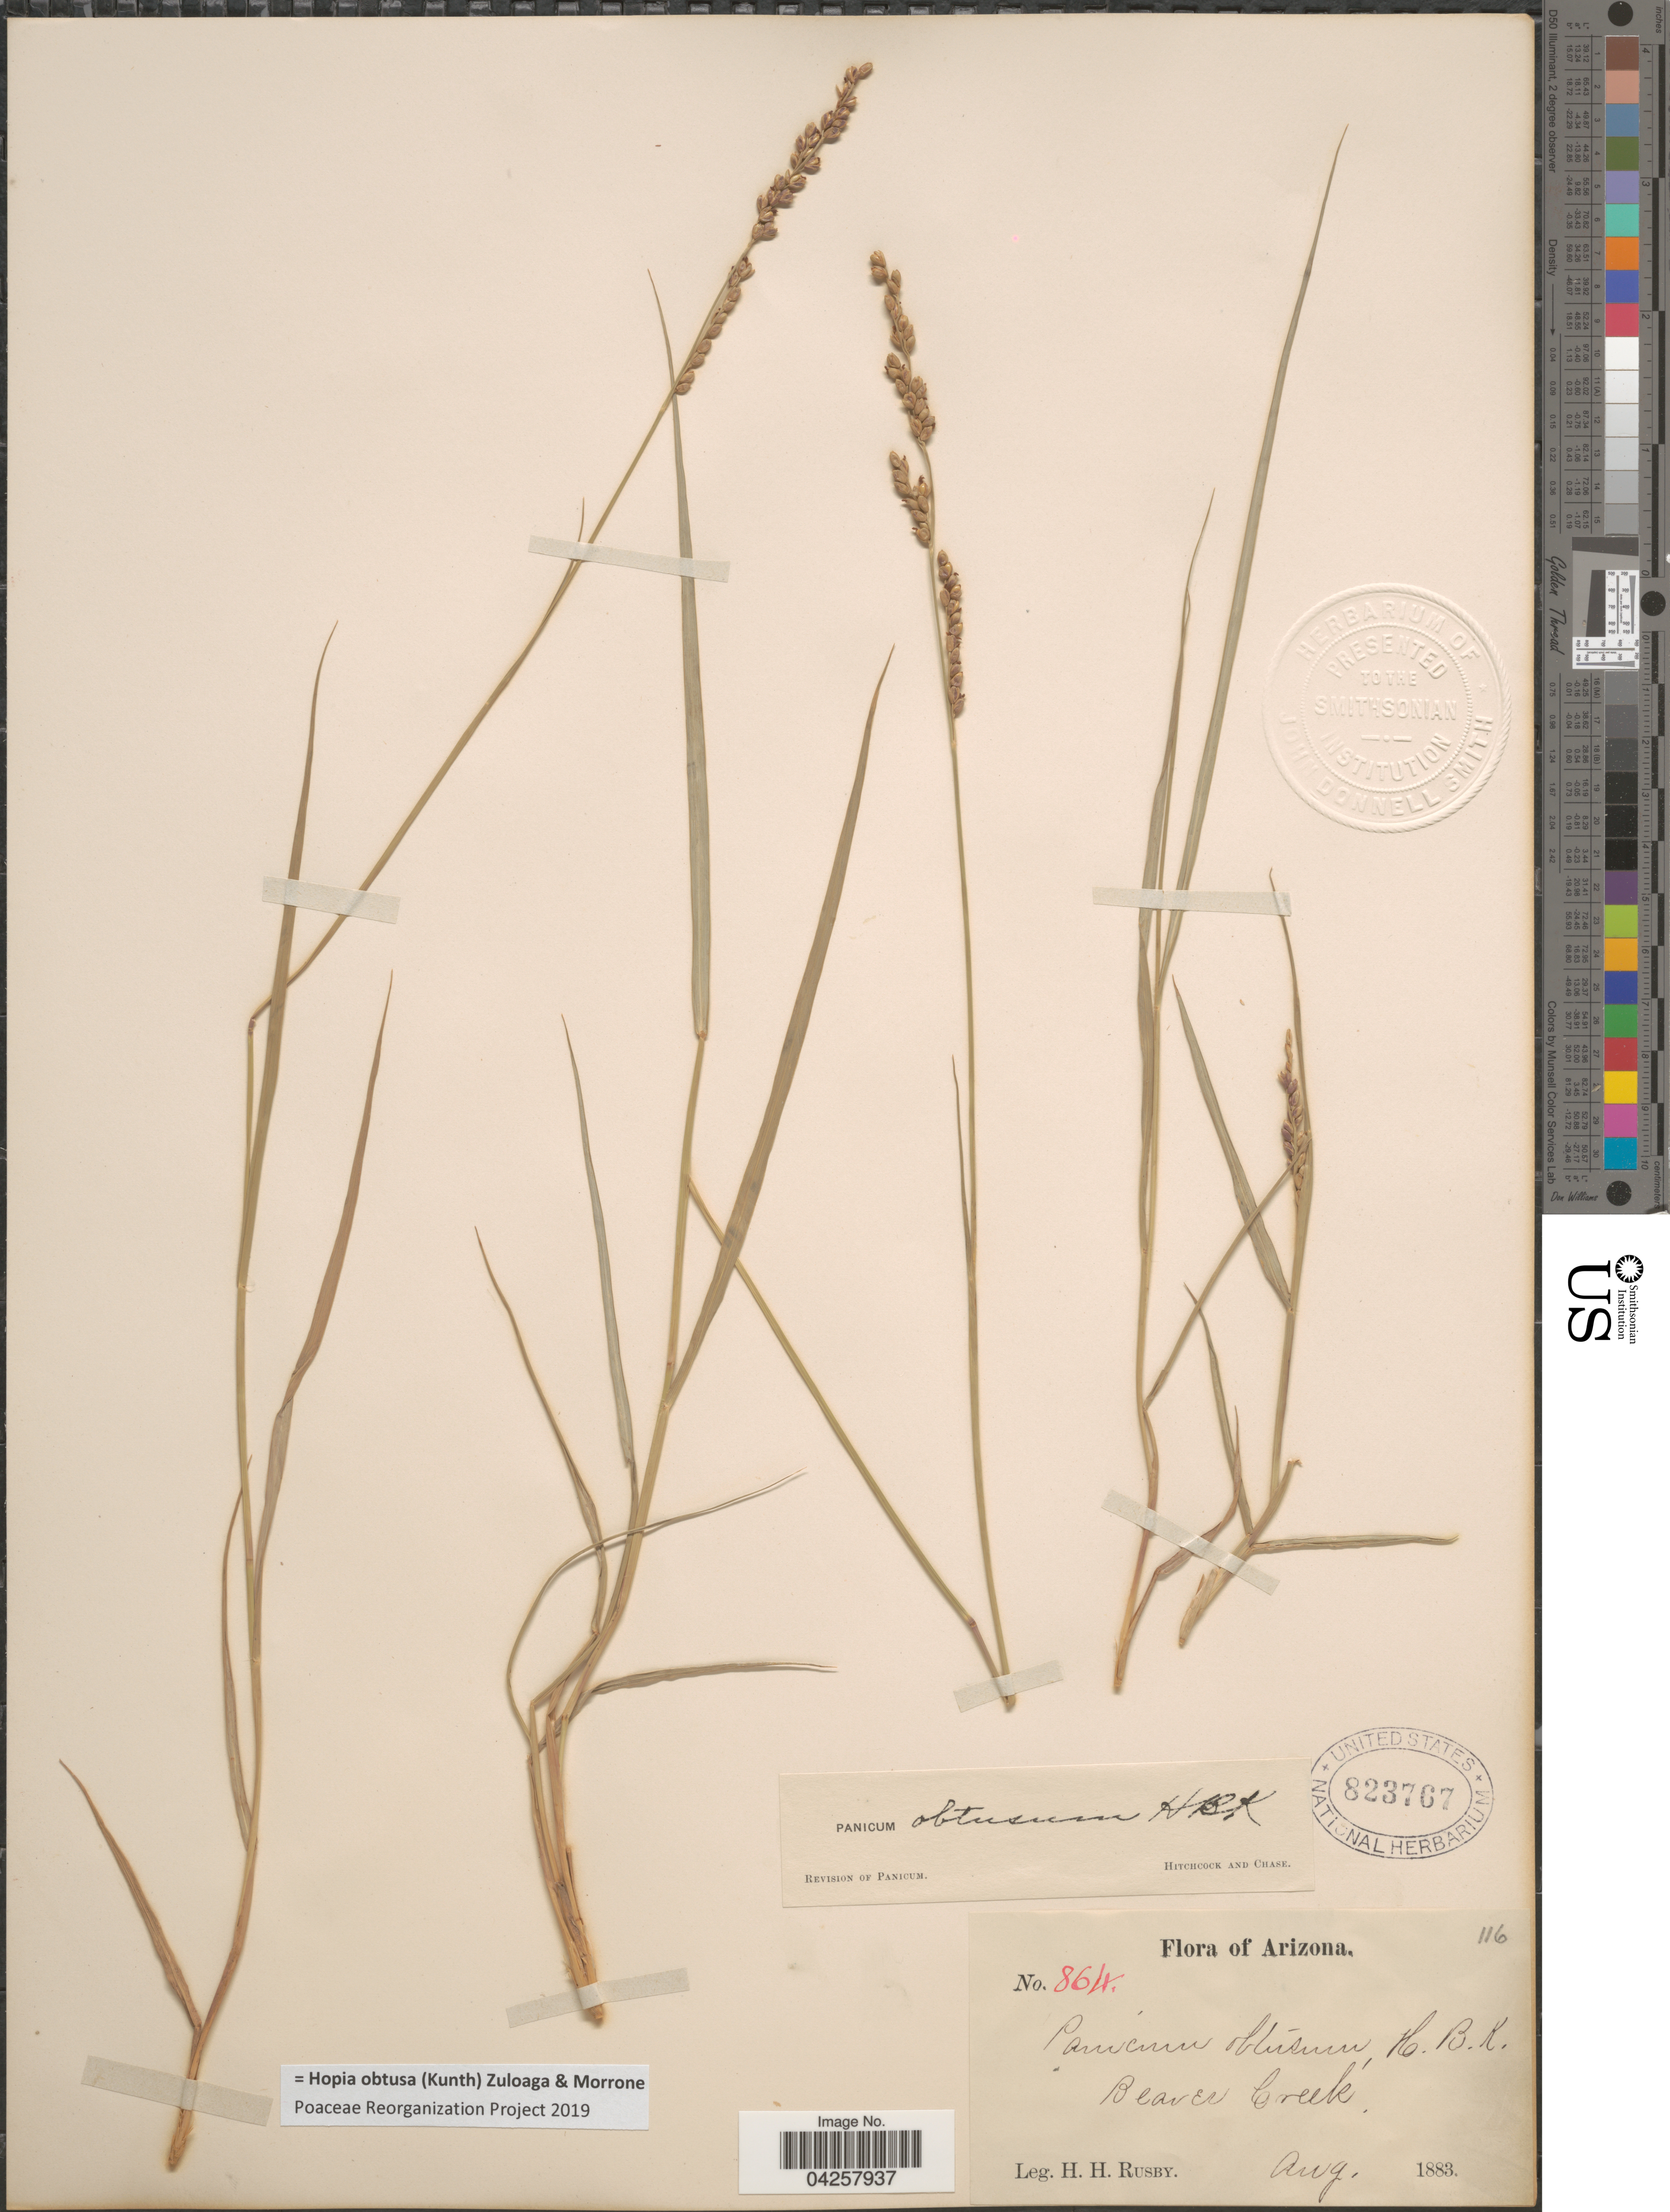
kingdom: Plantae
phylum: Tracheophyta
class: Liliopsida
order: Poales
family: Poaceae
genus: Hopia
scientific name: Hopia obtusa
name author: (Kunth) Zuloaga & Morrone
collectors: H. H. Rusby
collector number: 864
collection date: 1883-08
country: United States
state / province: Arizona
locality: Beaver Creek.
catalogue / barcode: US 823767